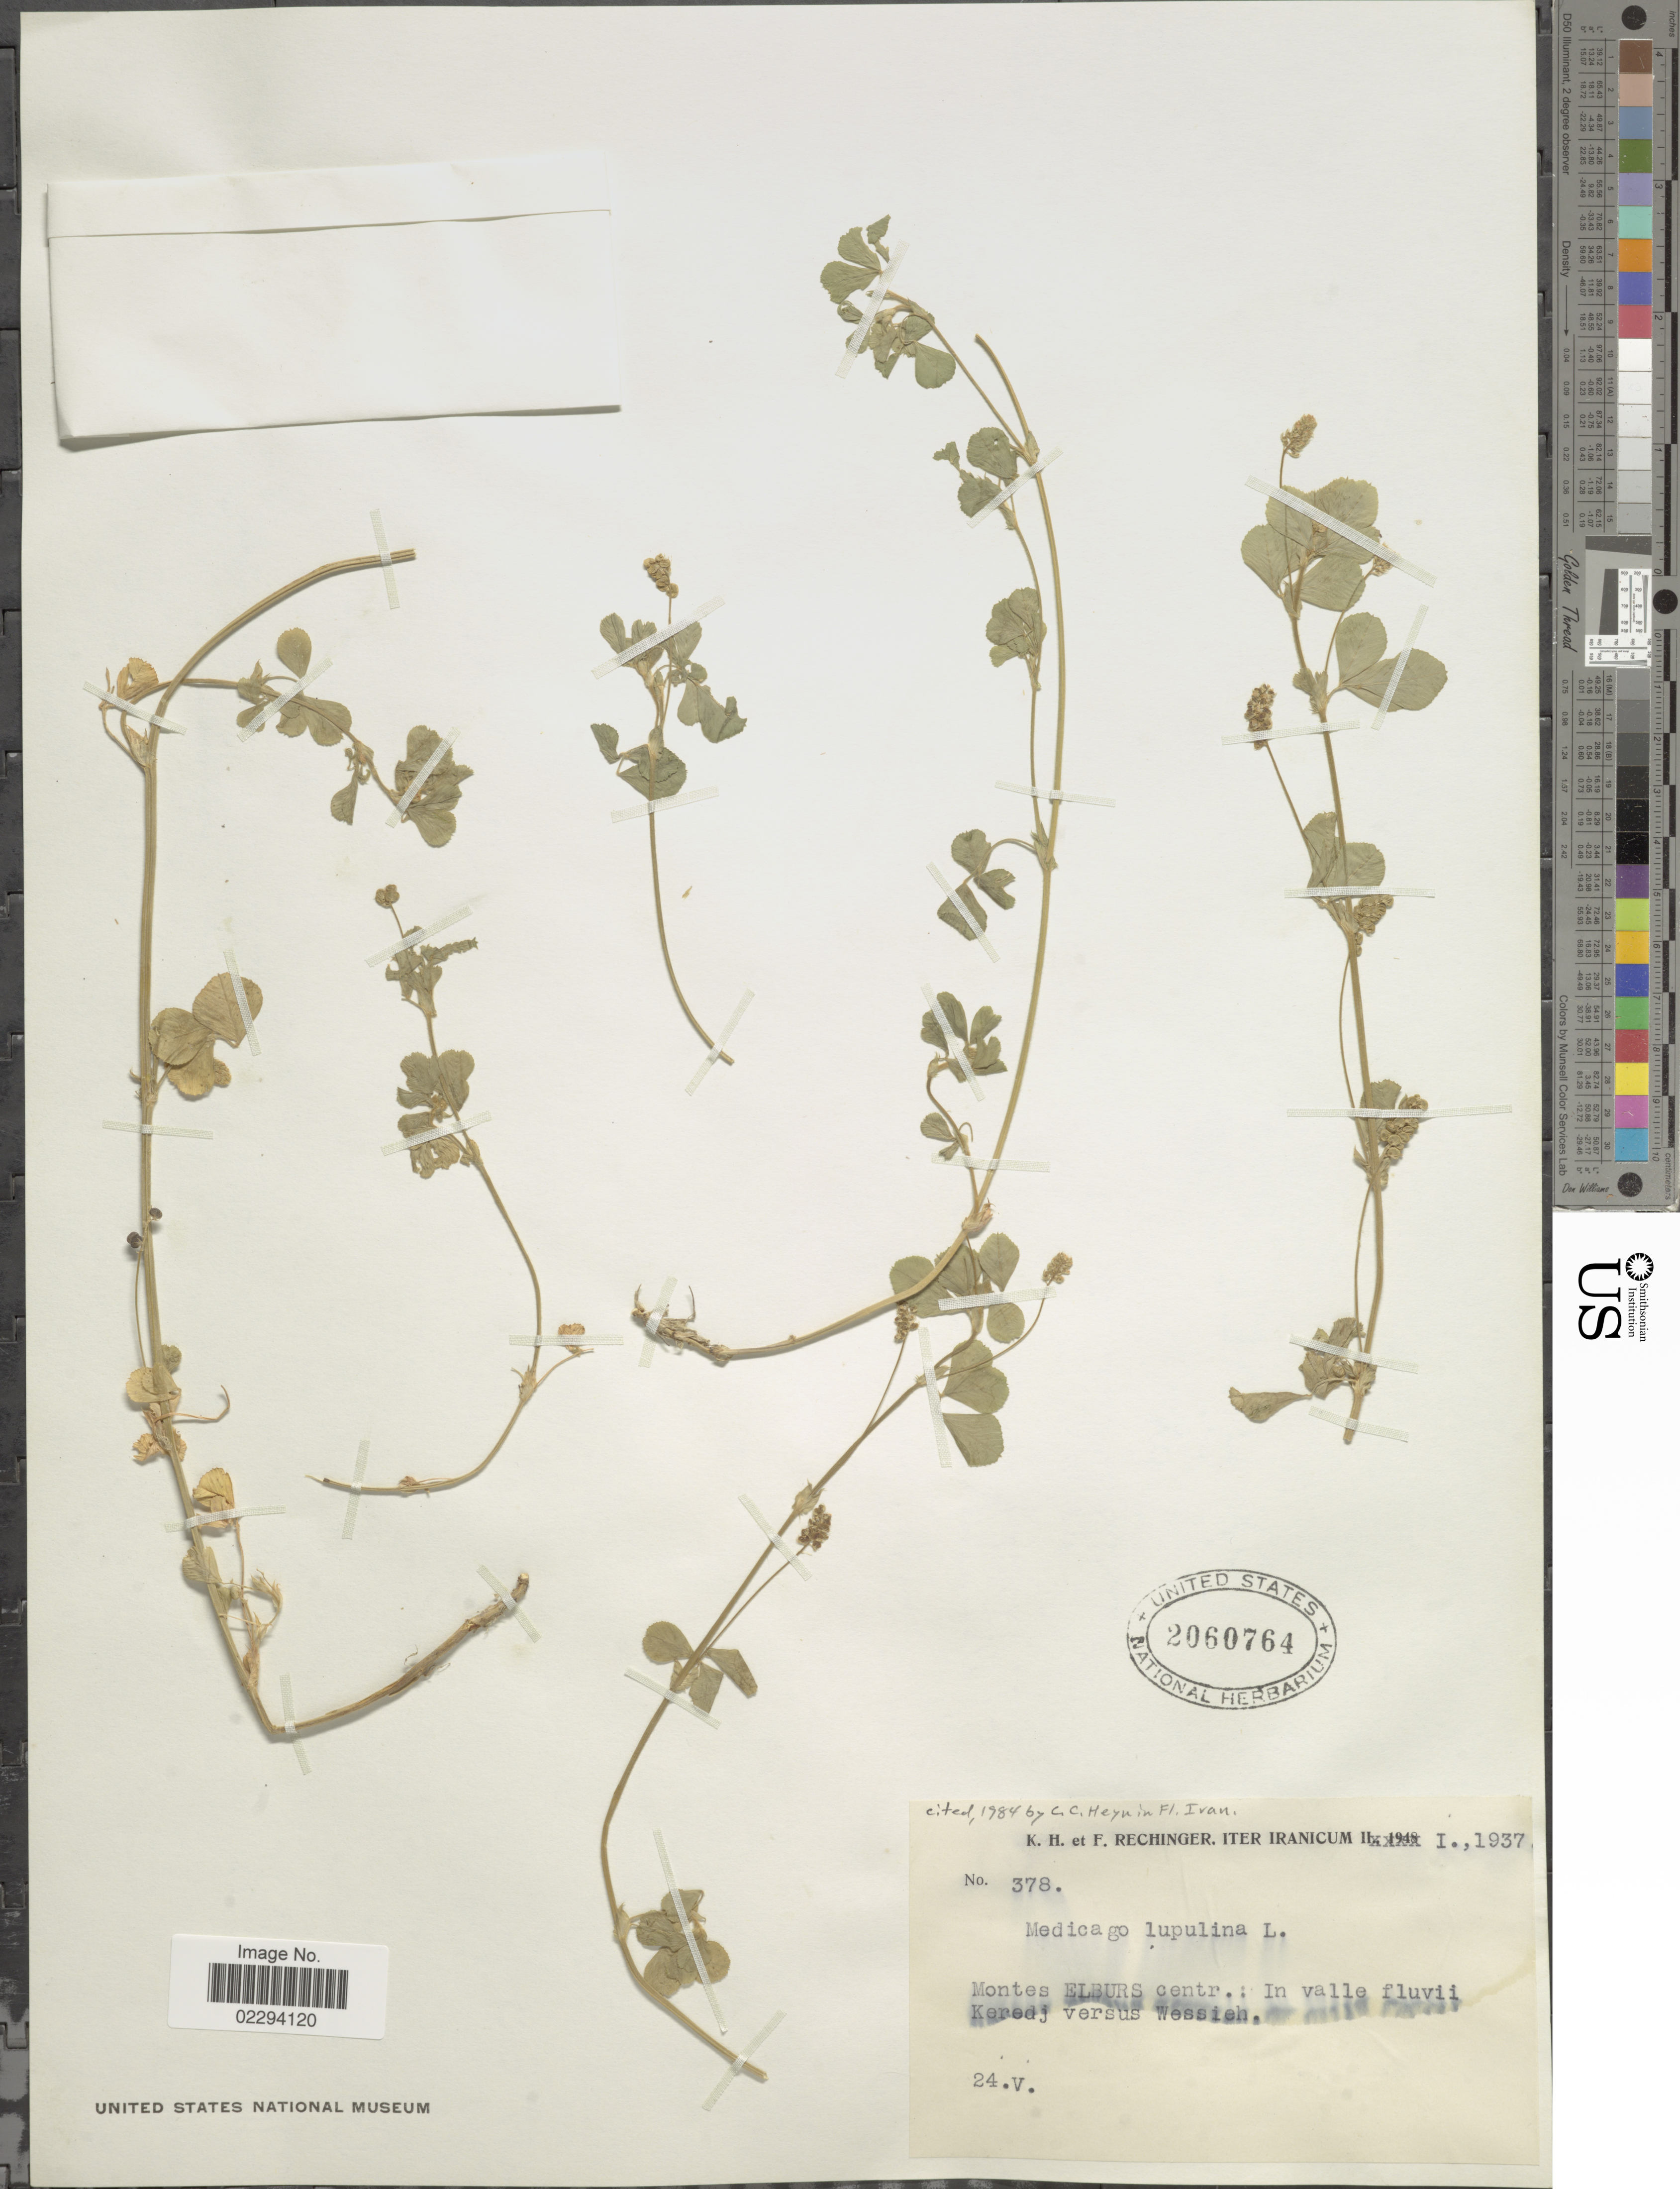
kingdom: Plantae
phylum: Tracheophyta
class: Magnoliopsida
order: Fabales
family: Fabaceae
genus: Medicago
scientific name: Medicago lupulina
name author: L.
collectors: K. H. Rechinger & F. Rechinger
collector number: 378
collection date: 1937-05-24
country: Iran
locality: Iter Iranicum. Montes Elburs centr.: In valle fluvii Keredj versus Wessieh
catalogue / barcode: US 2060764